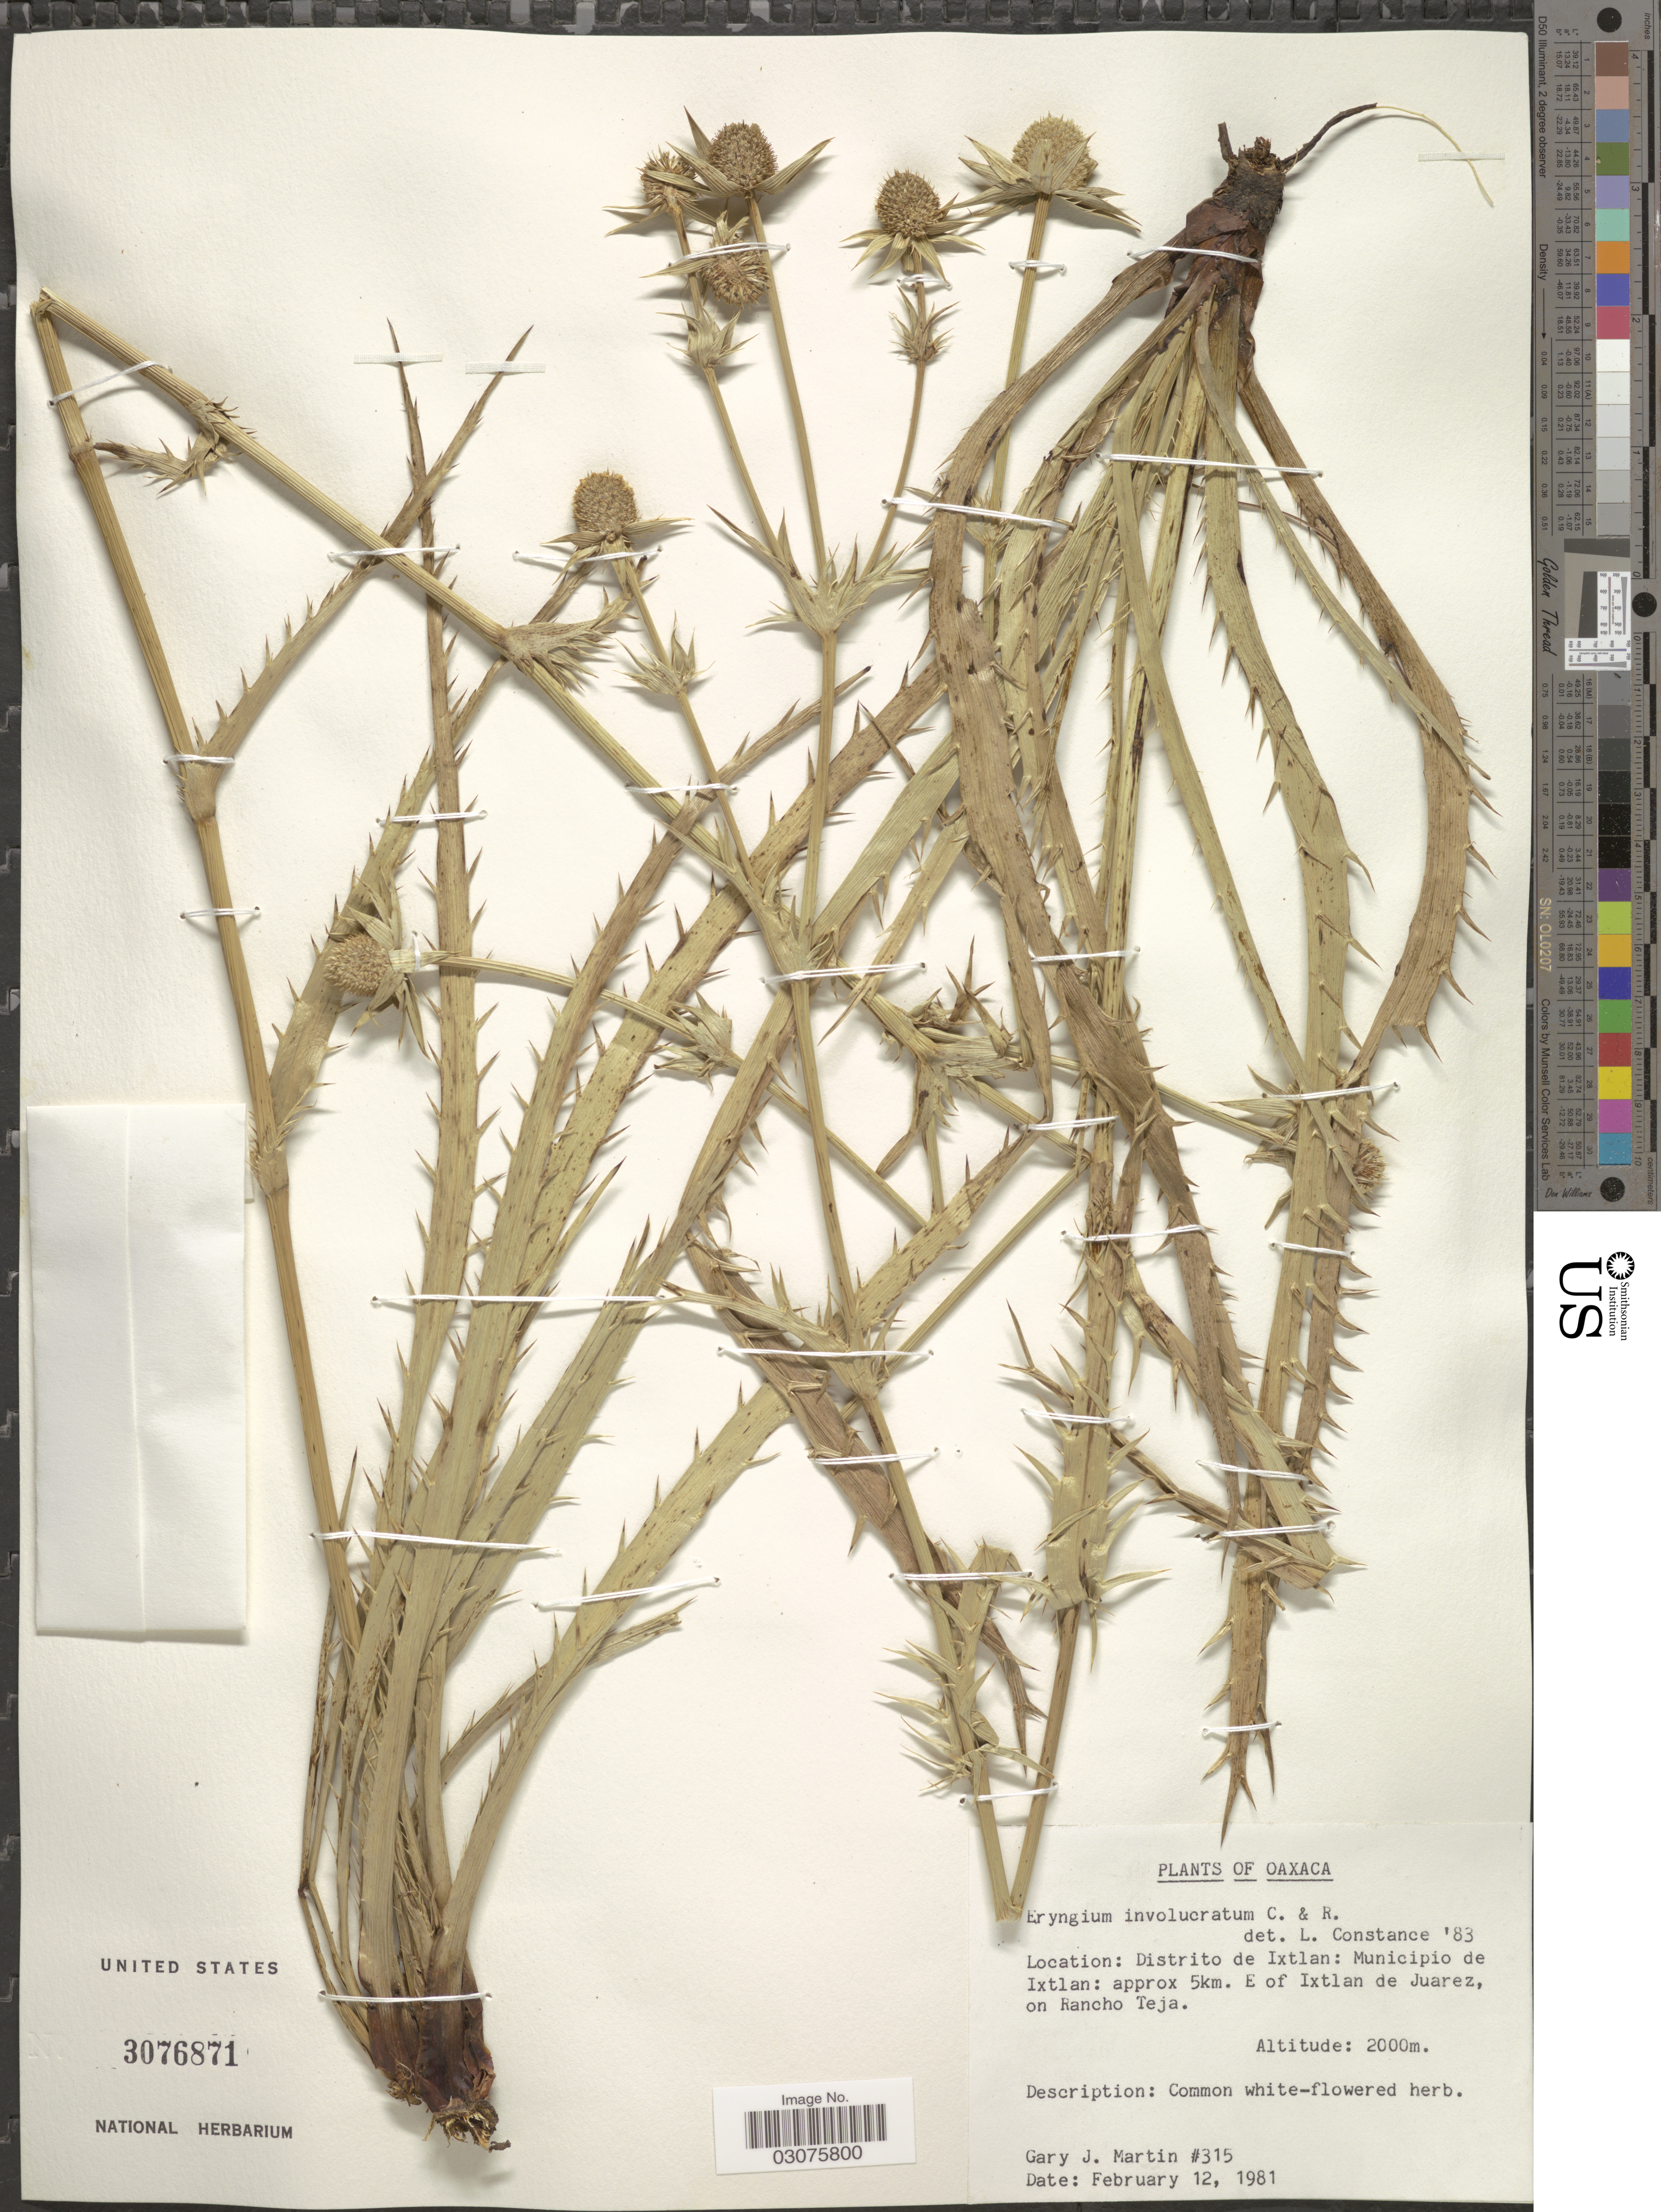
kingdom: Plantae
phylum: Tracheophyta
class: Magnoliopsida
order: Apiales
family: Apiaceae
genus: Eryngium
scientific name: Eryngium involucratum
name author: J.M. Coult. & Rose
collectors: G. J. Martin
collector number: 315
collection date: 1981-02-12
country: Mexico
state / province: Oaxaca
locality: Distrito de Ixtlan: Municipio de Ixtlan: approx. 5km. E of Ixtlan de Juarez, on Rancho Teja.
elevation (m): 2000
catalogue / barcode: US 3076871